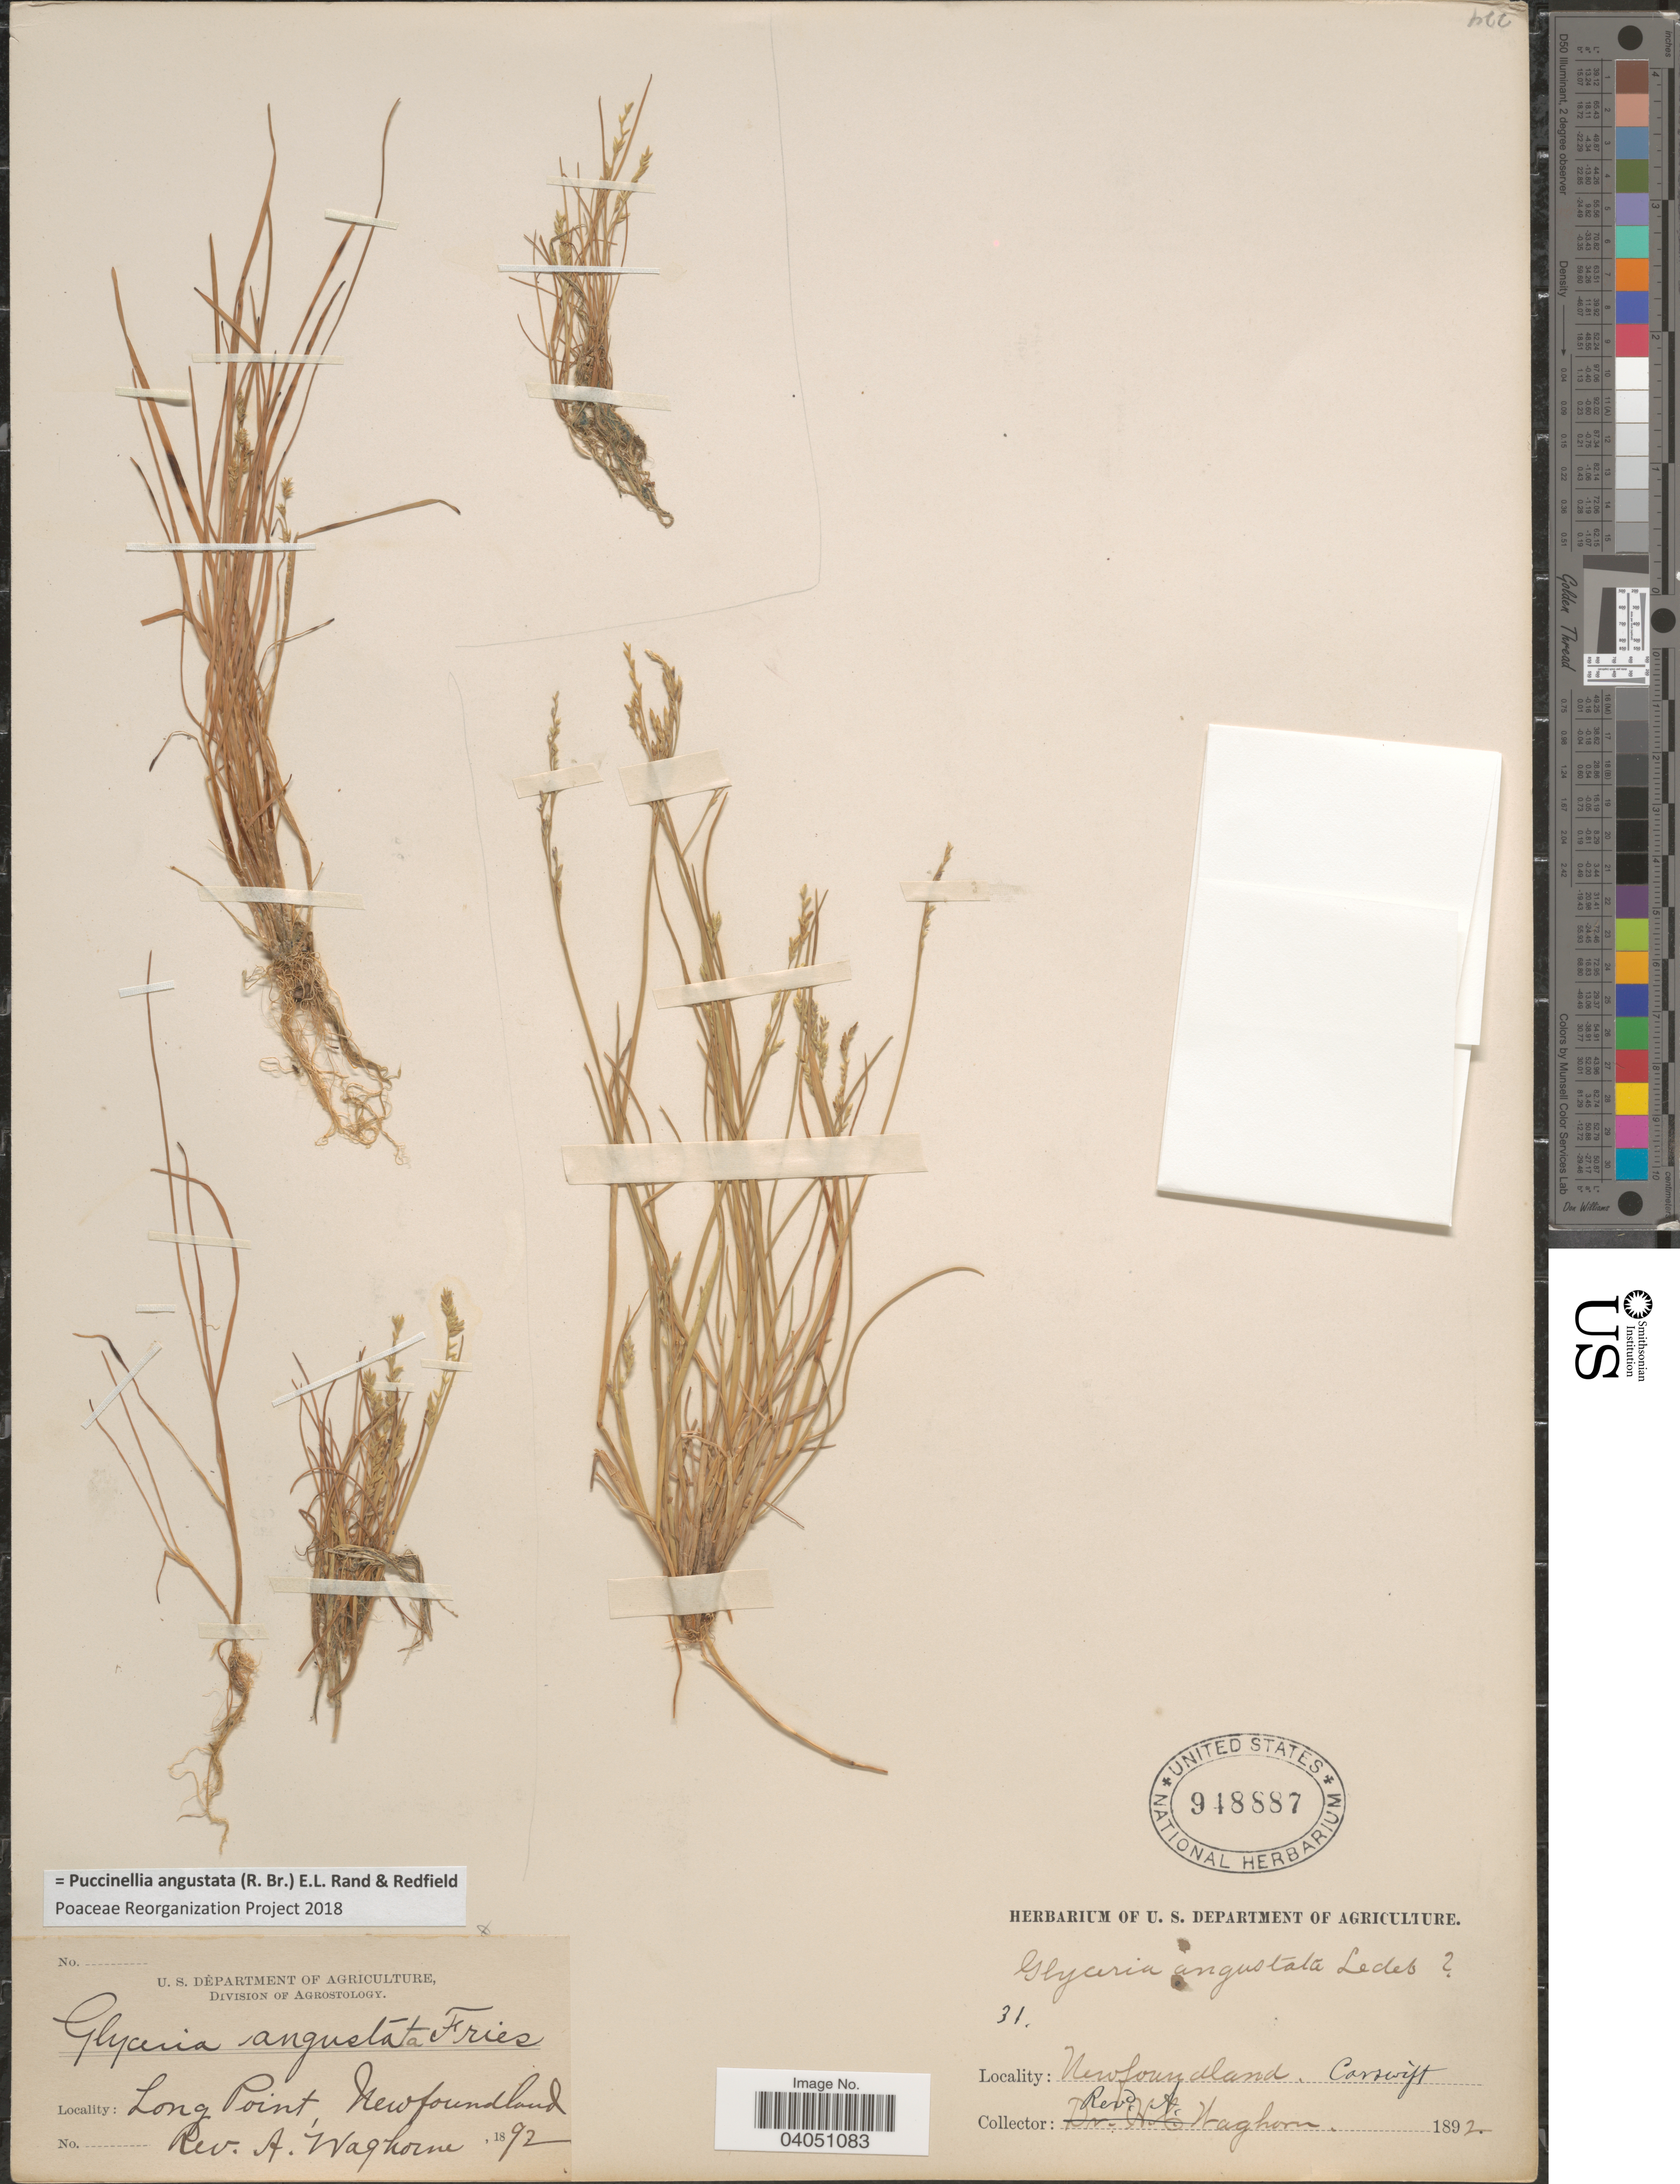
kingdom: Plantae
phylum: Tracheophyta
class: Liliopsida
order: Poales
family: Poaceae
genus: Puccinellia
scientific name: Puccinellia angustata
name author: (R. Br.) Nash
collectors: A. Waghorne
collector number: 31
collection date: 1892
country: Canada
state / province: Newfoundland and Labrador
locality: Long Point.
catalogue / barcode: US 948887